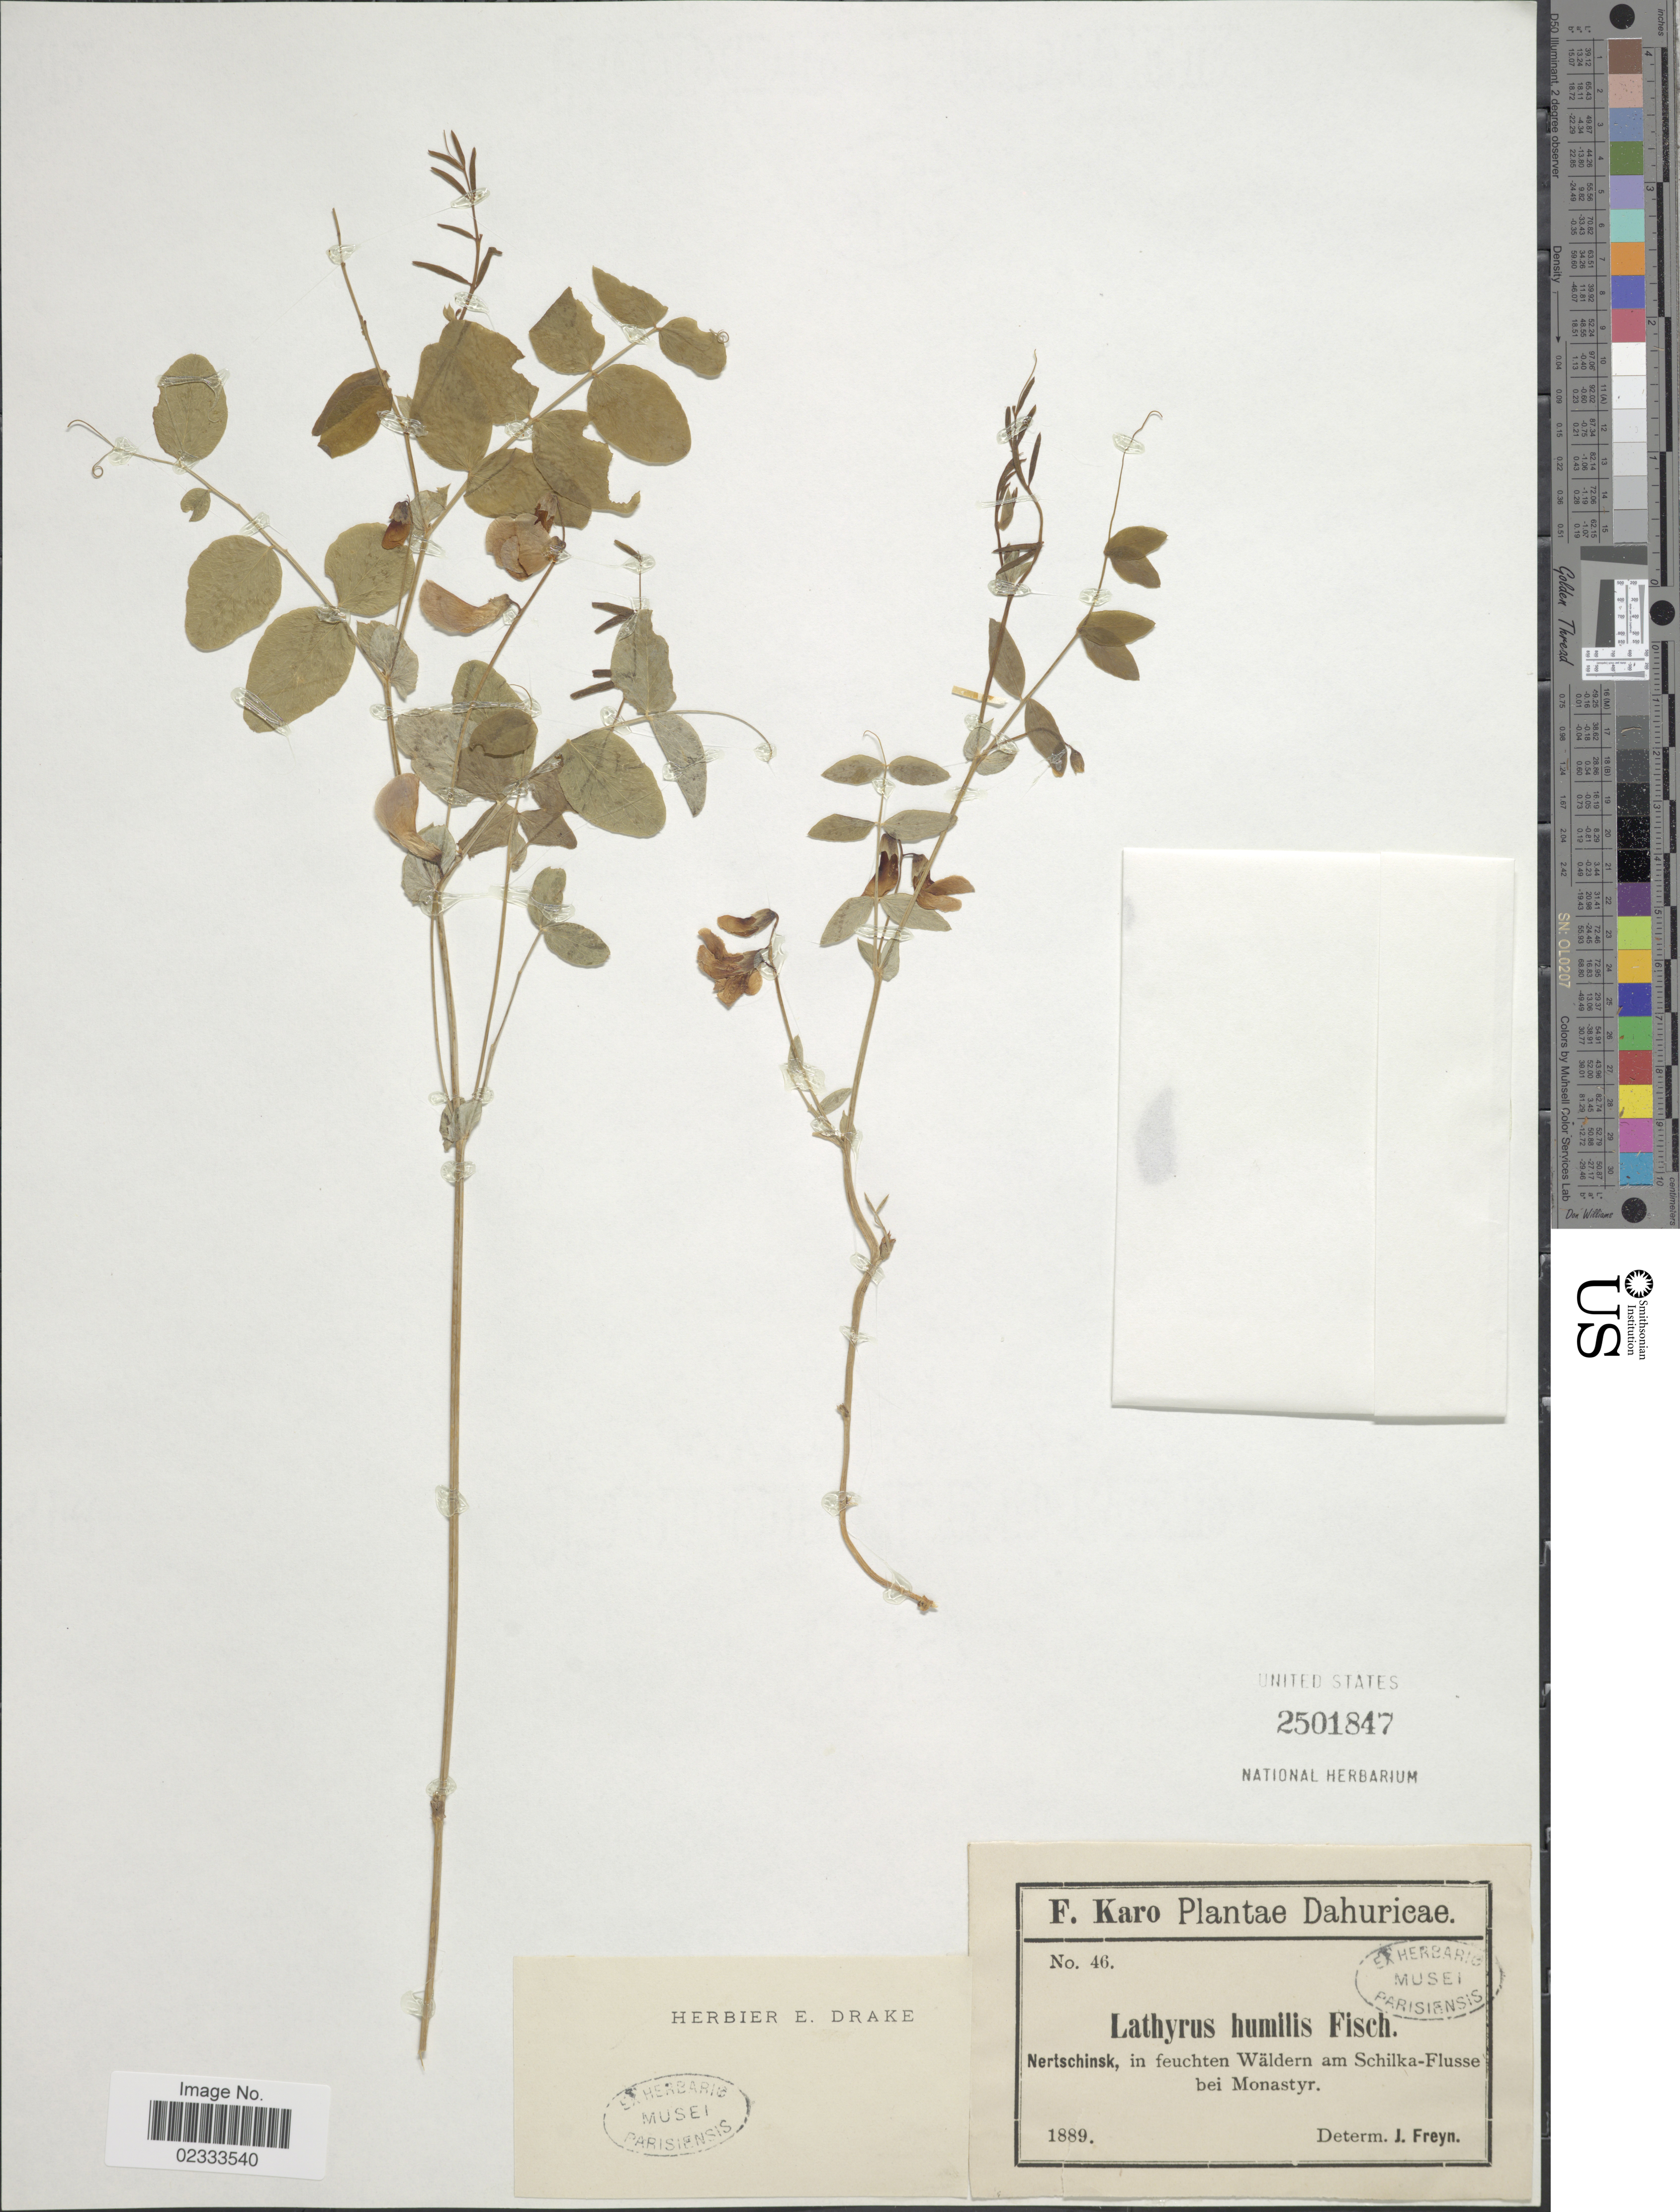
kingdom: Plantae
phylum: Tracheophyta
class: Magnoliopsida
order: Fabales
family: Fabaceae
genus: Lathyrus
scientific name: Lathyrus humilis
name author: (Ser.) Spreng.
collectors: F. Karo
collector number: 46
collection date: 1889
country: Russian Federation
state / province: Zabaykalsky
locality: Dahuricae, Nertschinsk, in feuchten Waldern am Schilka-Flusse bei Monastyr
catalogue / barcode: US 2501847